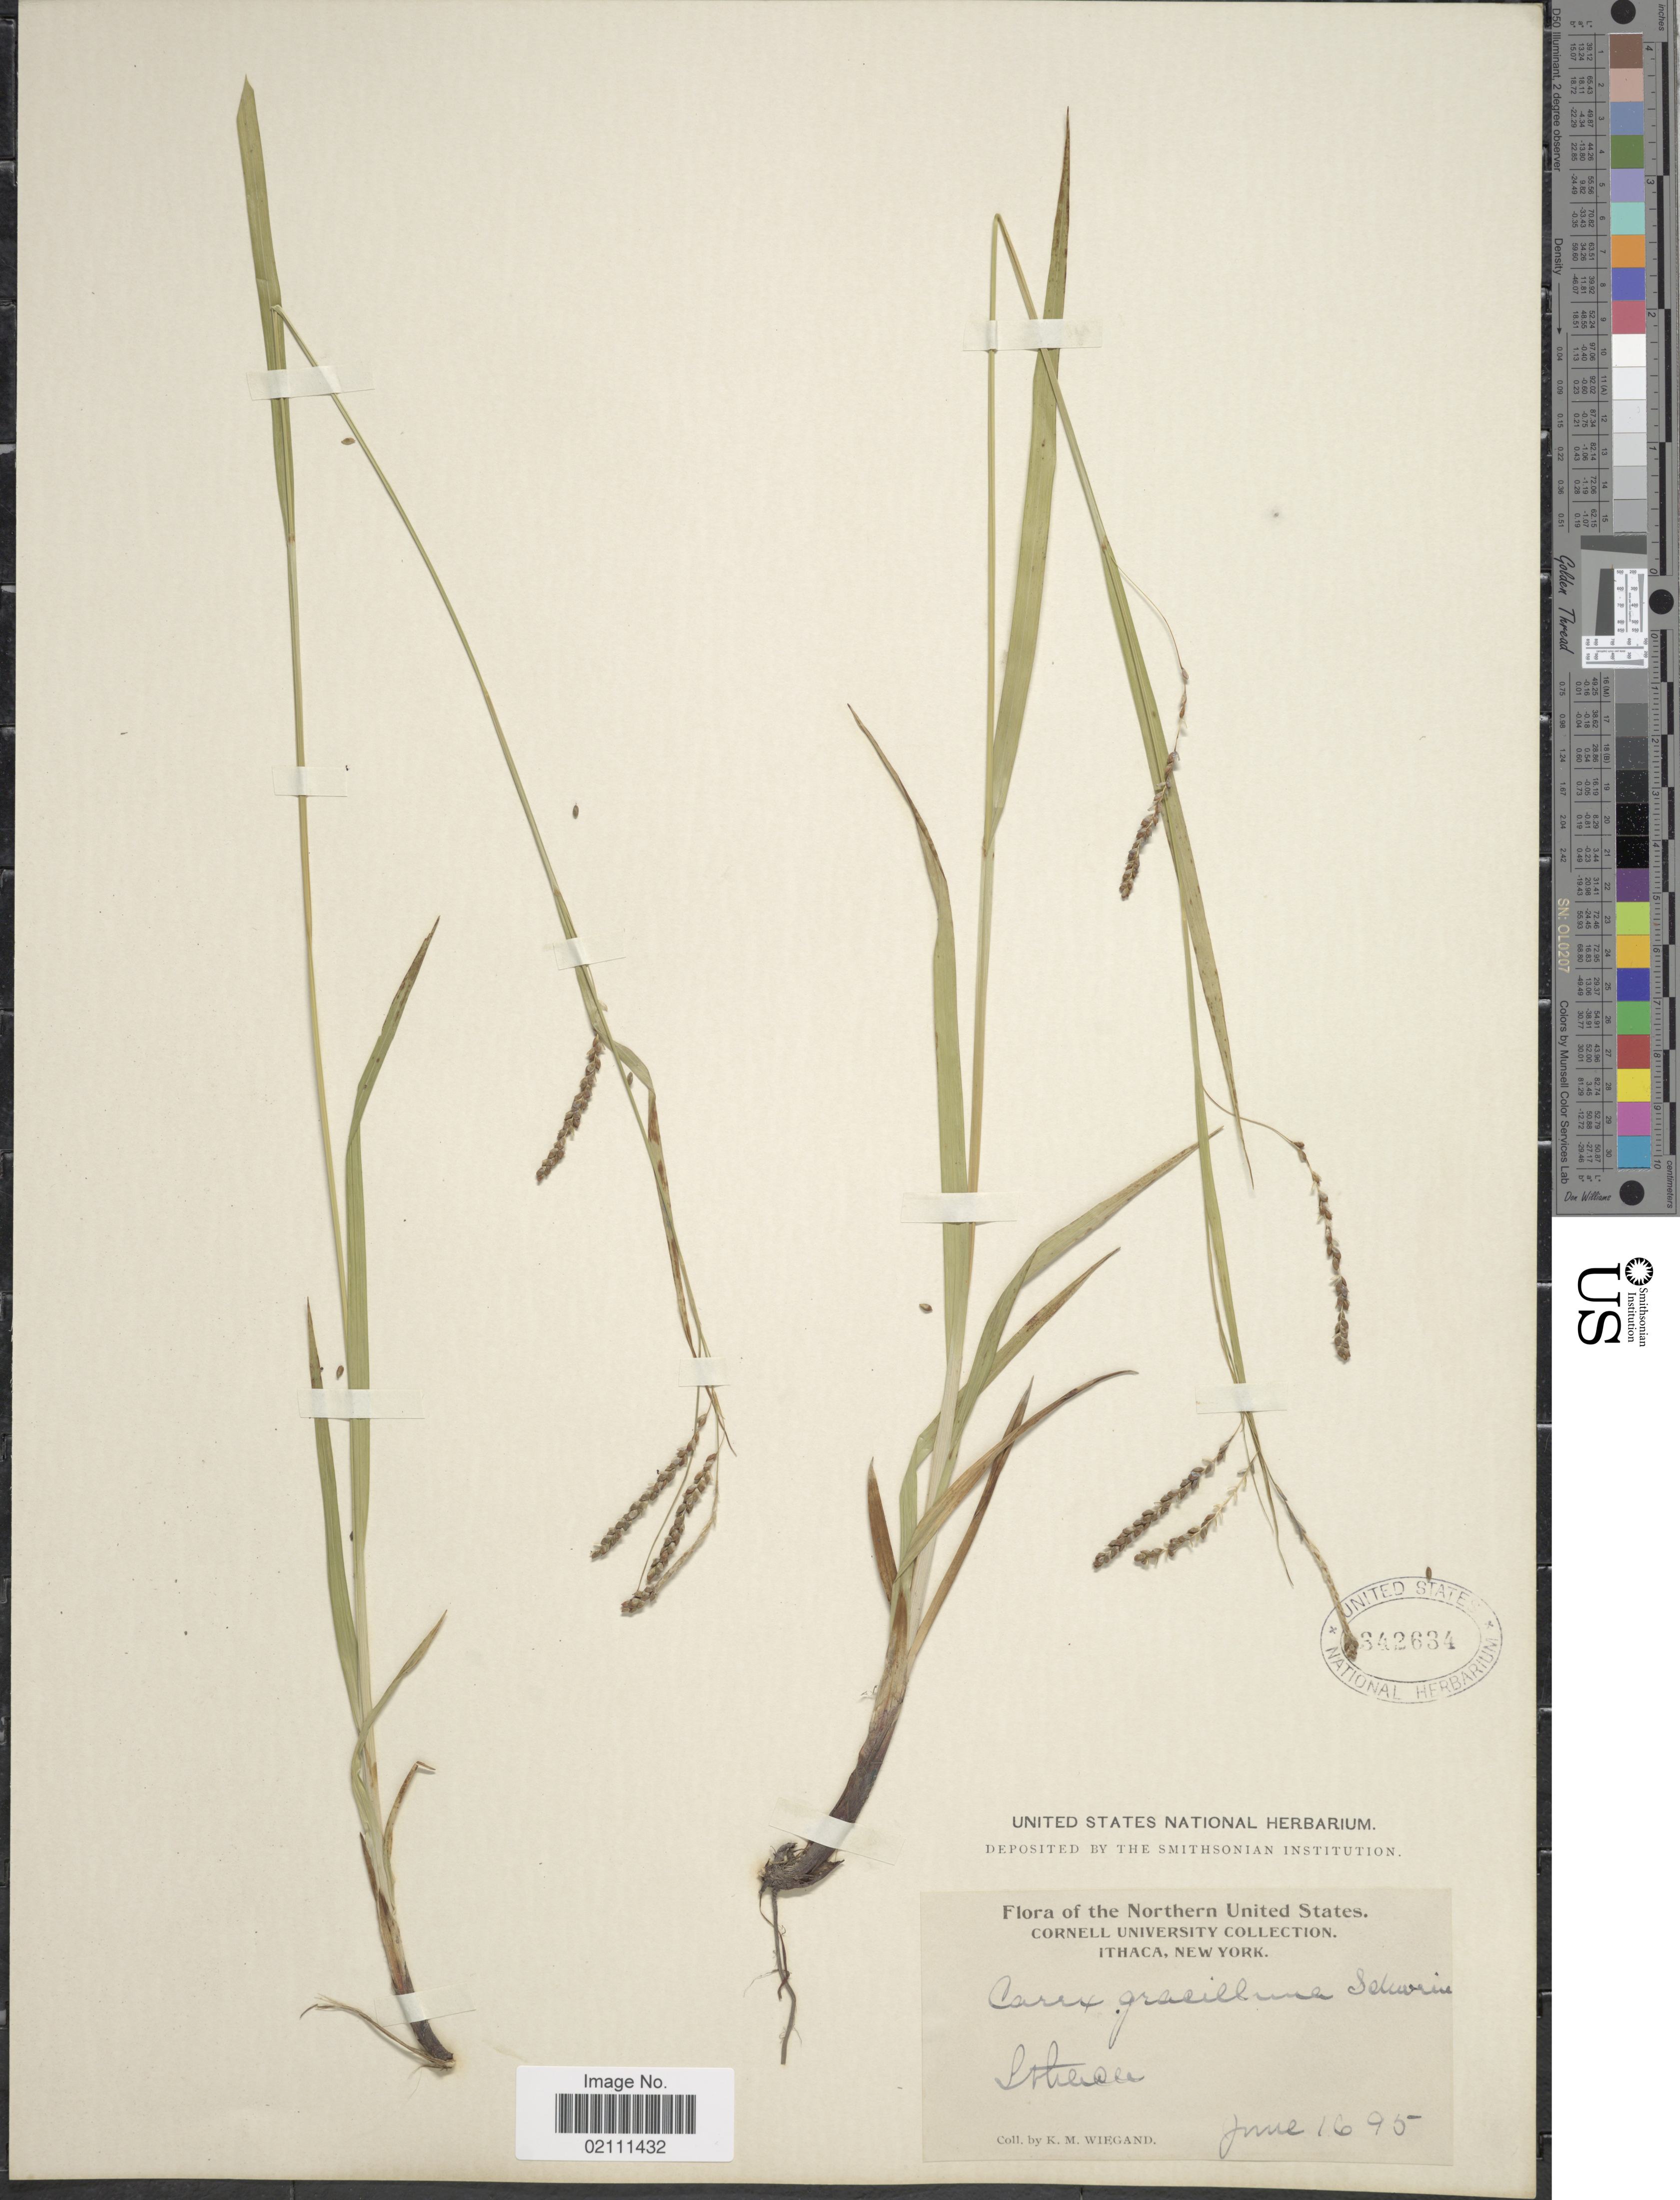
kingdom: Plantae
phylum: Tracheophyta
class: Liliopsida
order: Poales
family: Cyperaceae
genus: Carex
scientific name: Carex gracillima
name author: Schwein.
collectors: K. M. Wiegand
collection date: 1895-06-16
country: United States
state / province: New York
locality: Northern United States, Ithaca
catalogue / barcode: US 342634